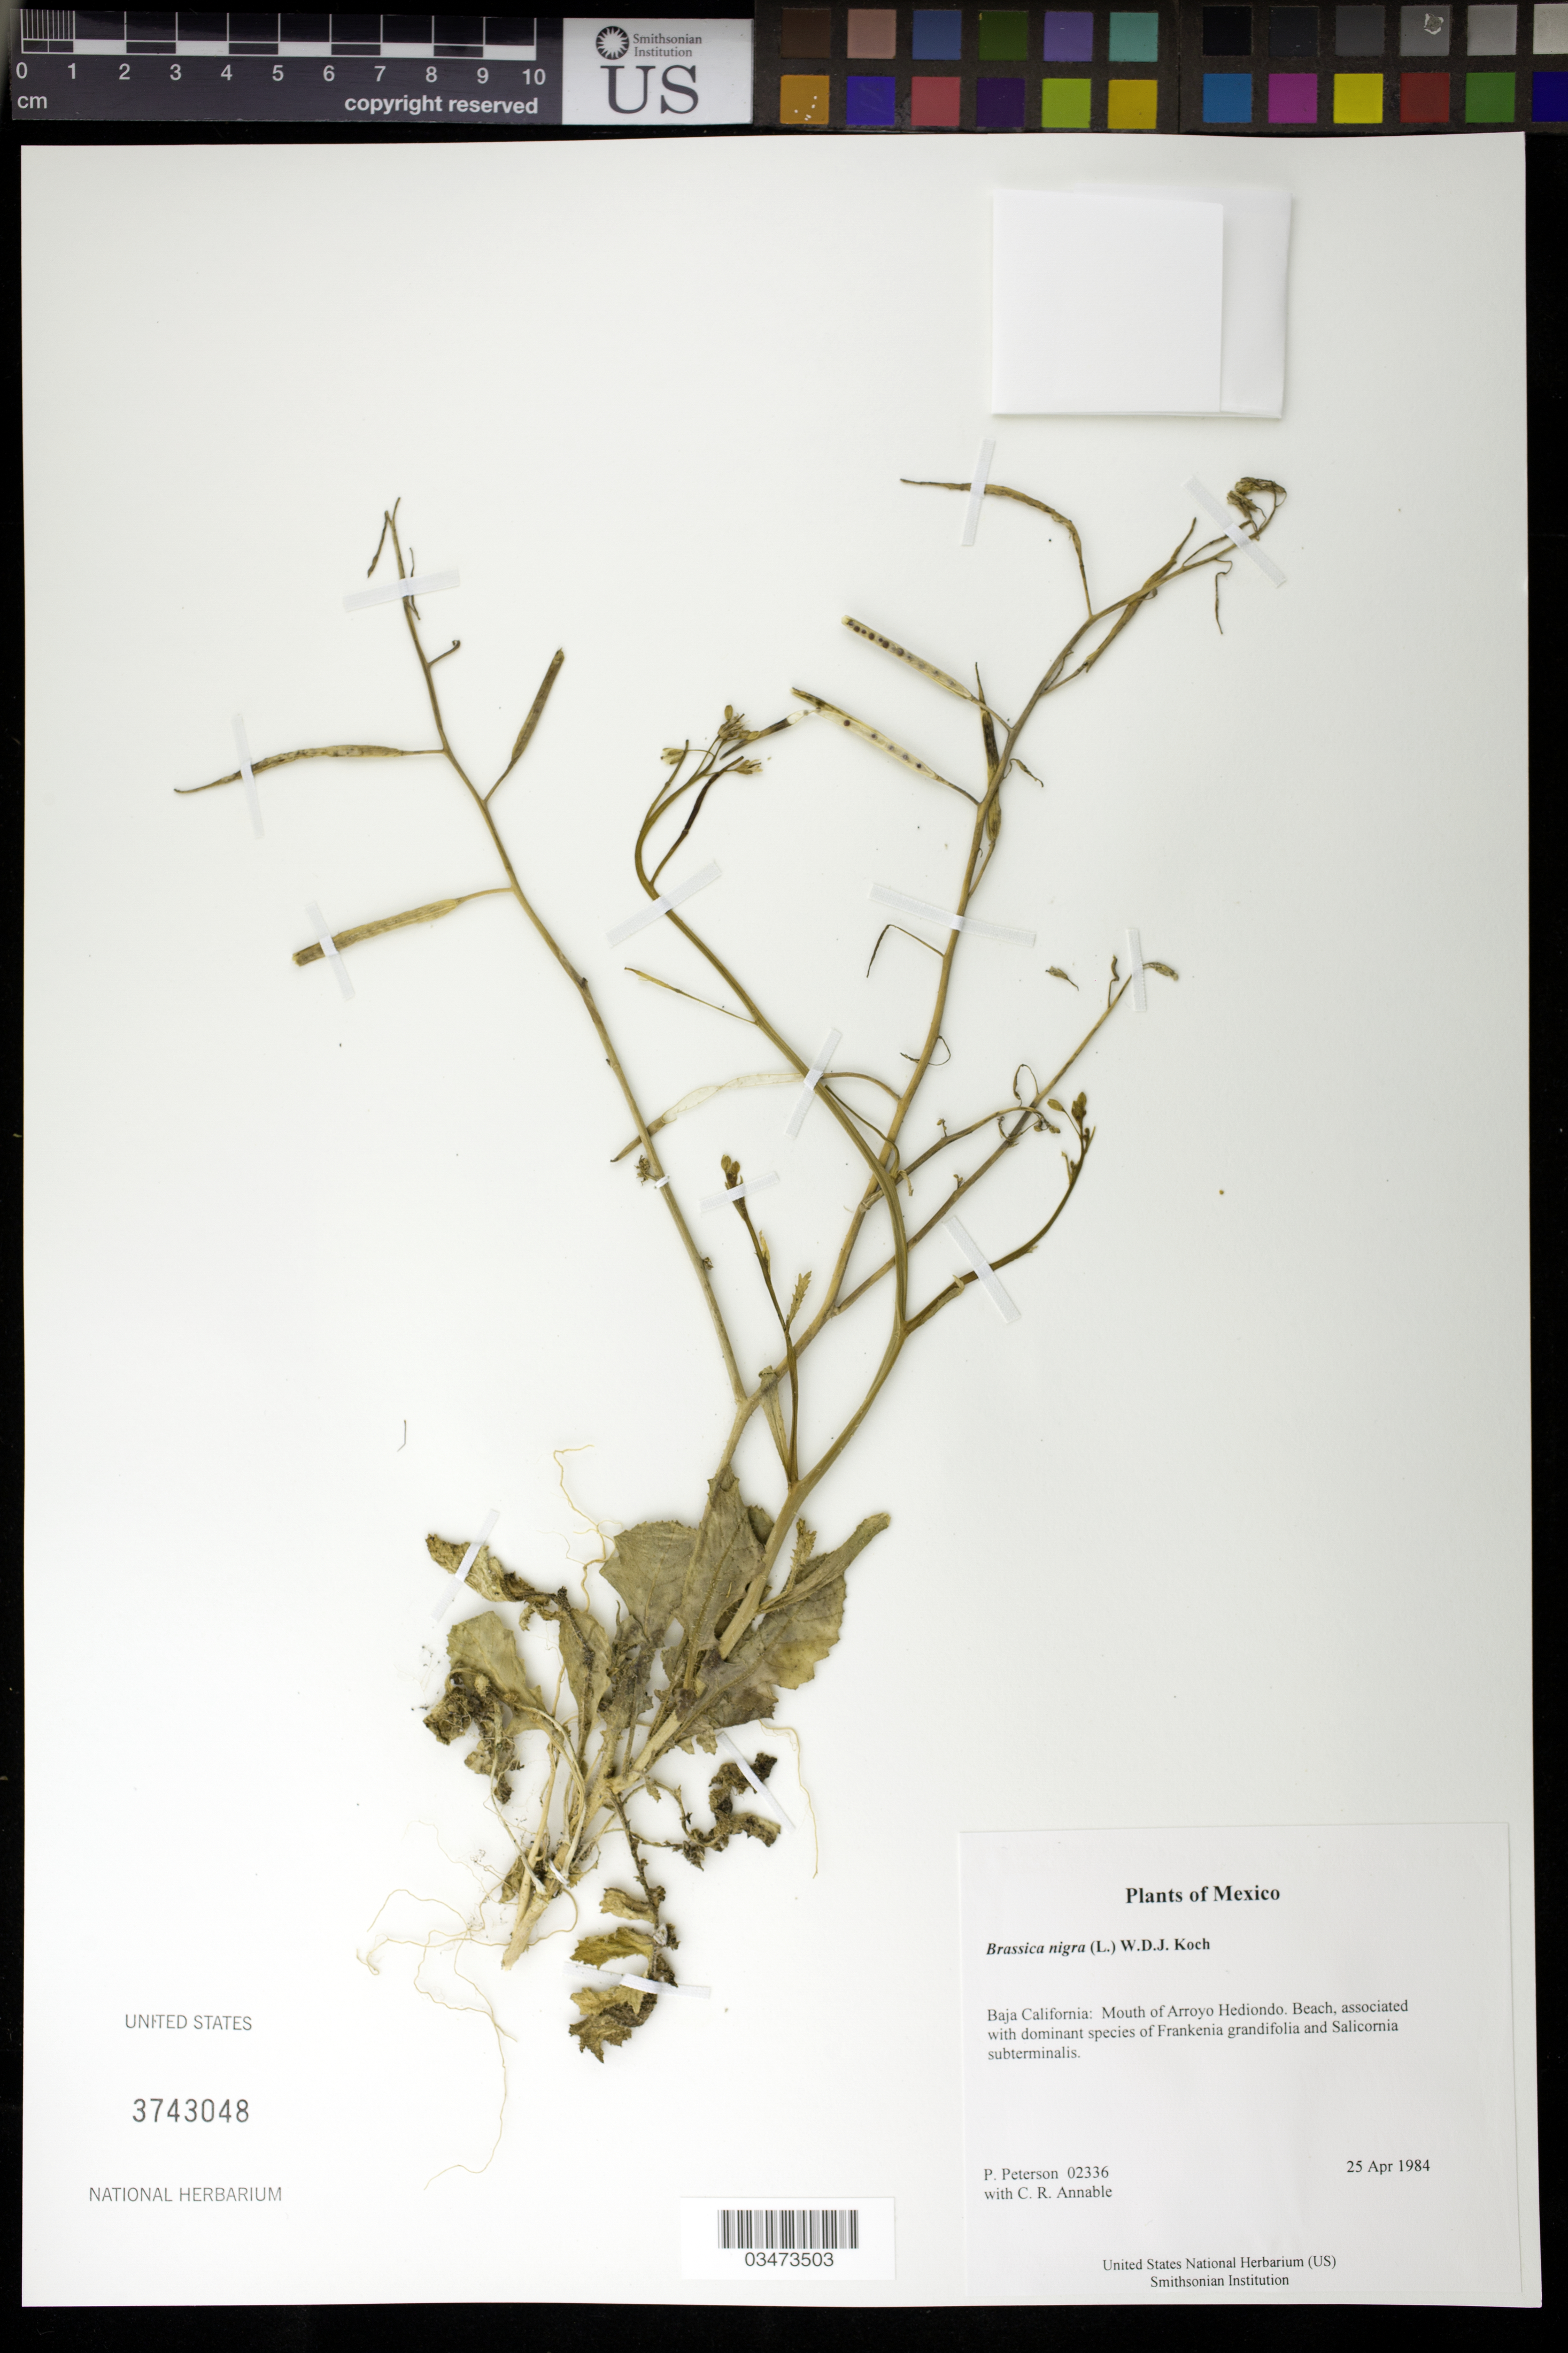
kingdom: Plantae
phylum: Tracheophyta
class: Magnoliopsida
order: Brassicales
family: Brassicaceae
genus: Brassica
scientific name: Brassica nigra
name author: (L.) W.D.J. Koch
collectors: P. M. Peterson & C. R. Annable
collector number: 02336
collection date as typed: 25 Apr 1984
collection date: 1984-04-25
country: Mexico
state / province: Baja California Norte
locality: Mouth of Arroyo Hediondo.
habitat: Beach, associated with dominant species of Frankenia grandifolia and Salicornia subterminalis.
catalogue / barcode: US 3743048